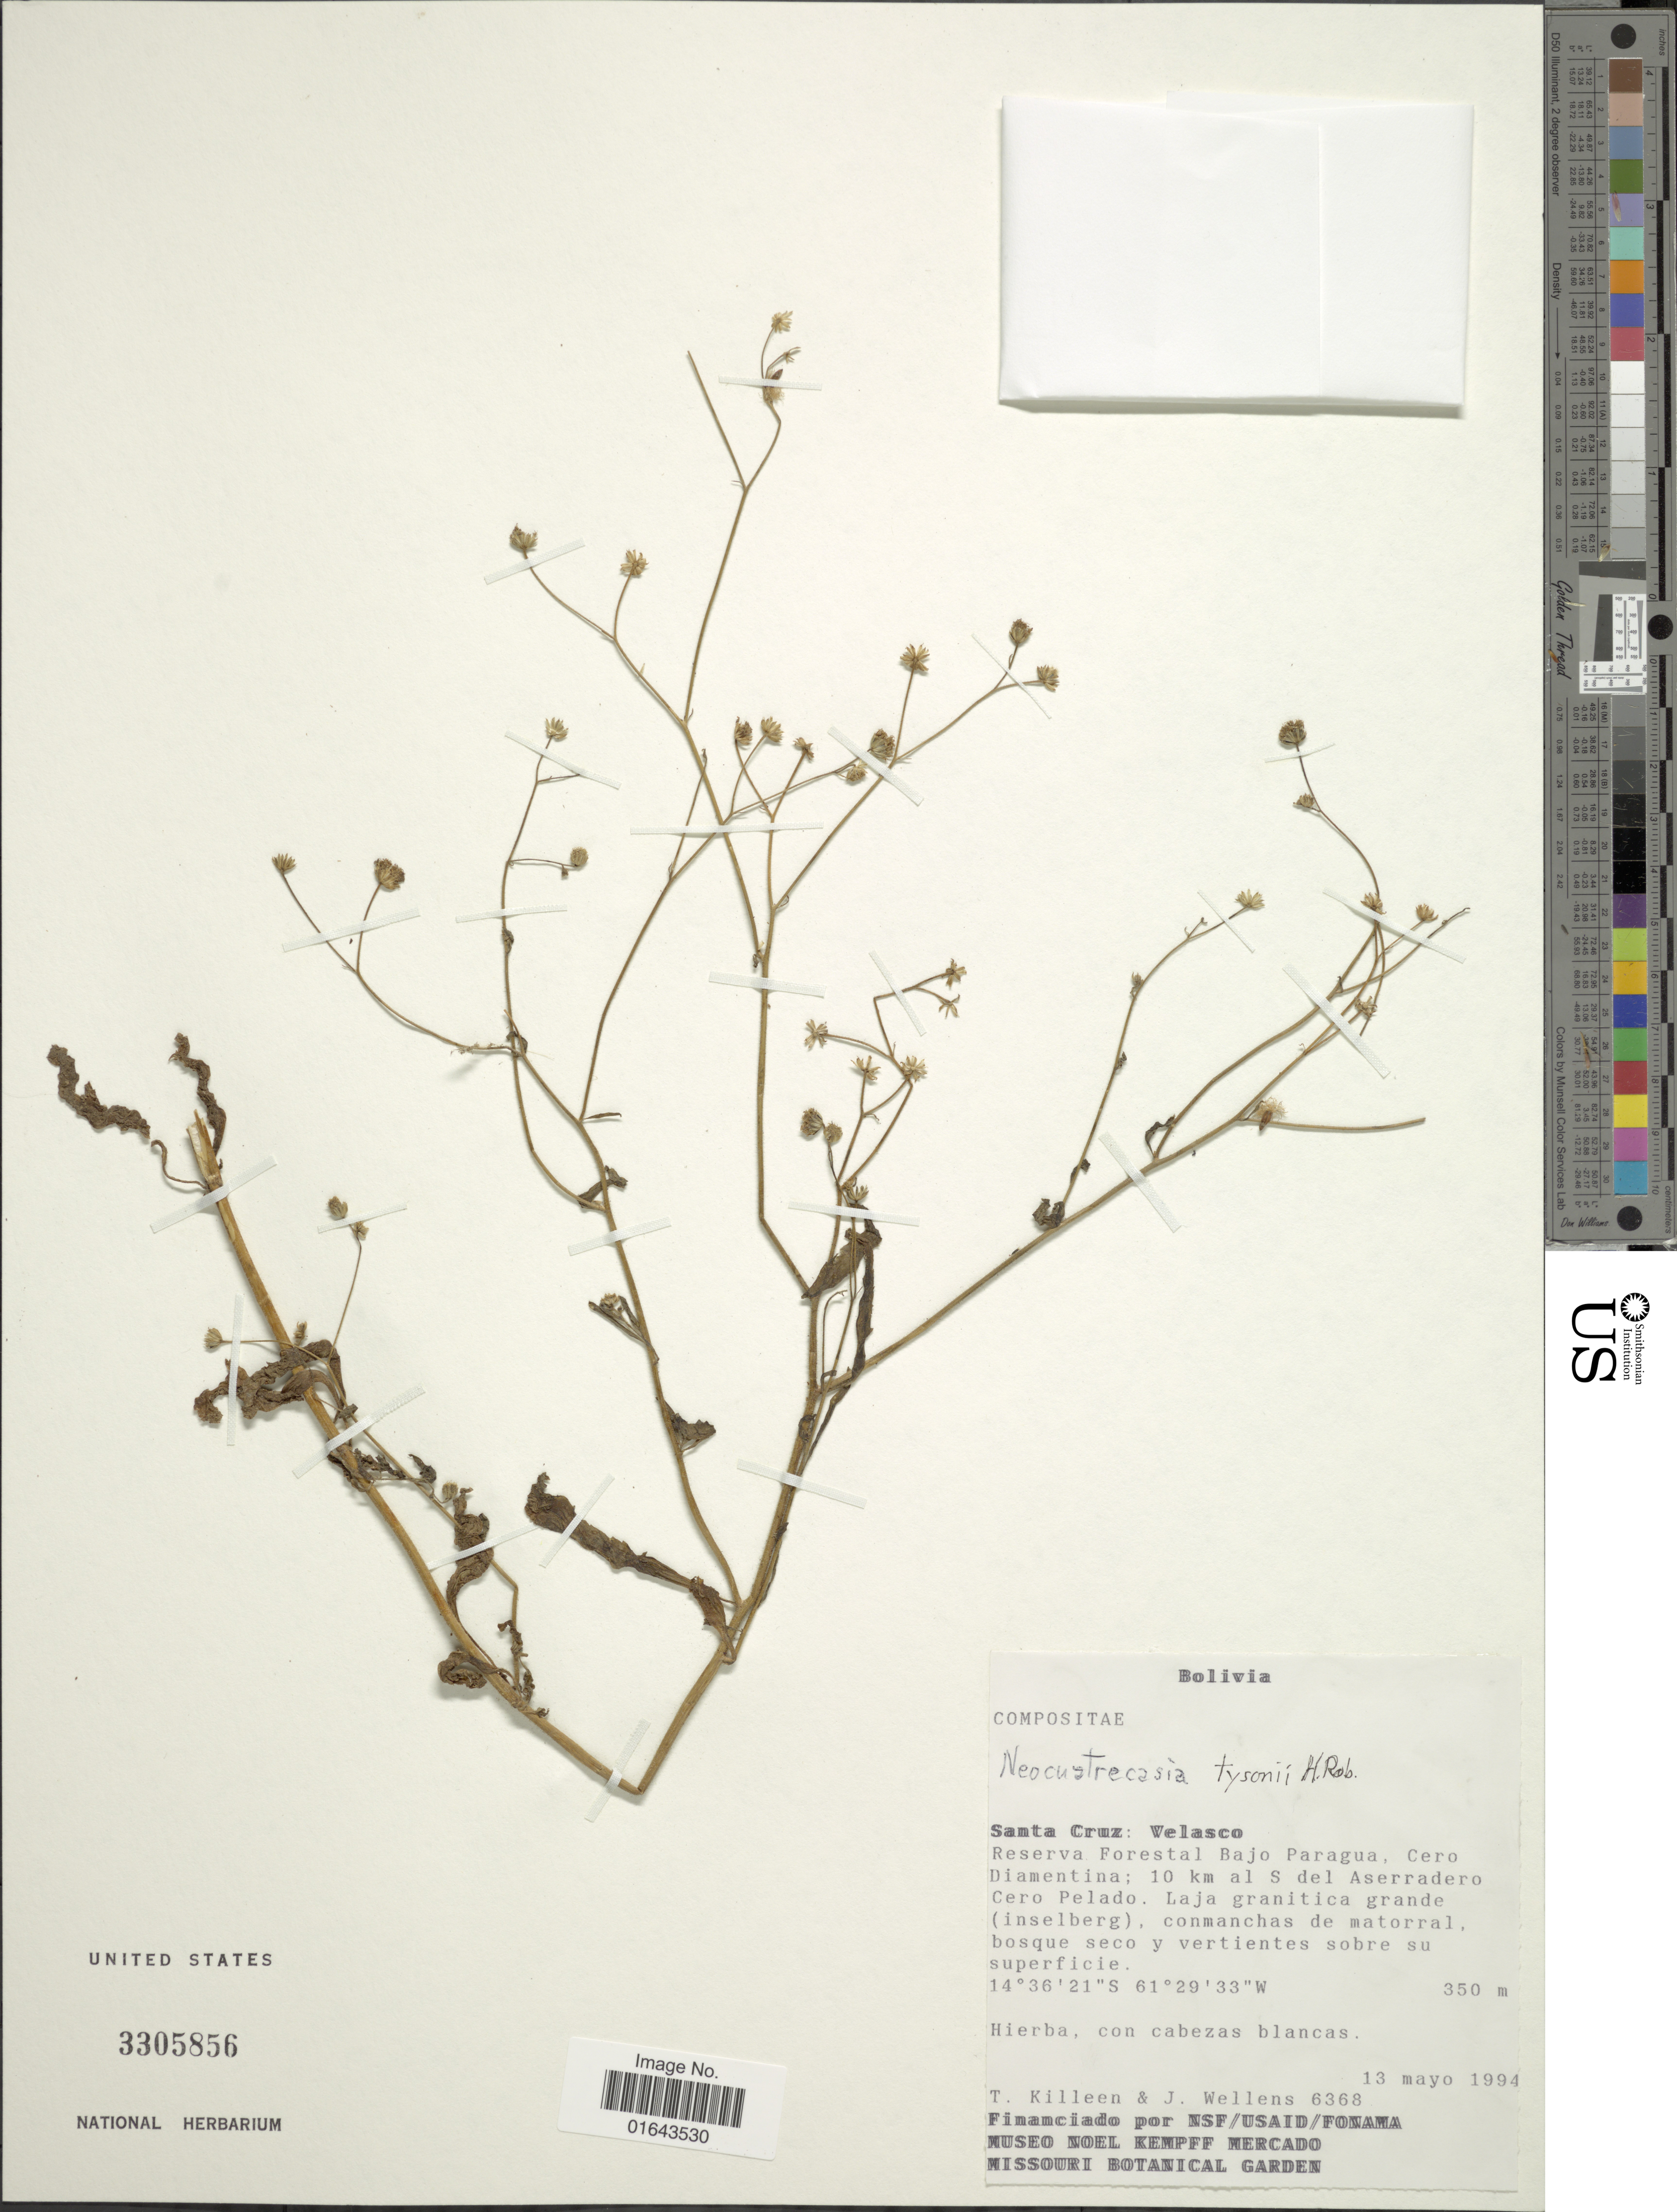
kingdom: Plantae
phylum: Tracheophyta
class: Magnoliopsida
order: Asterales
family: Asteraceae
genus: Neocuatrecasia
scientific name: Neocuatrecasia tysonii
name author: H. Rob.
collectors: T. J. Killeen & J. Wellens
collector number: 6368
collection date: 1994-05-13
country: Bolivia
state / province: Santa Cruz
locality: Santa Cruz: Velasco. Reserva Forestal Bajo Paragua, Cero Diamentina; 10 km al S del Aserradero Cero Pelado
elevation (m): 350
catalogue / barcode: US 3305856